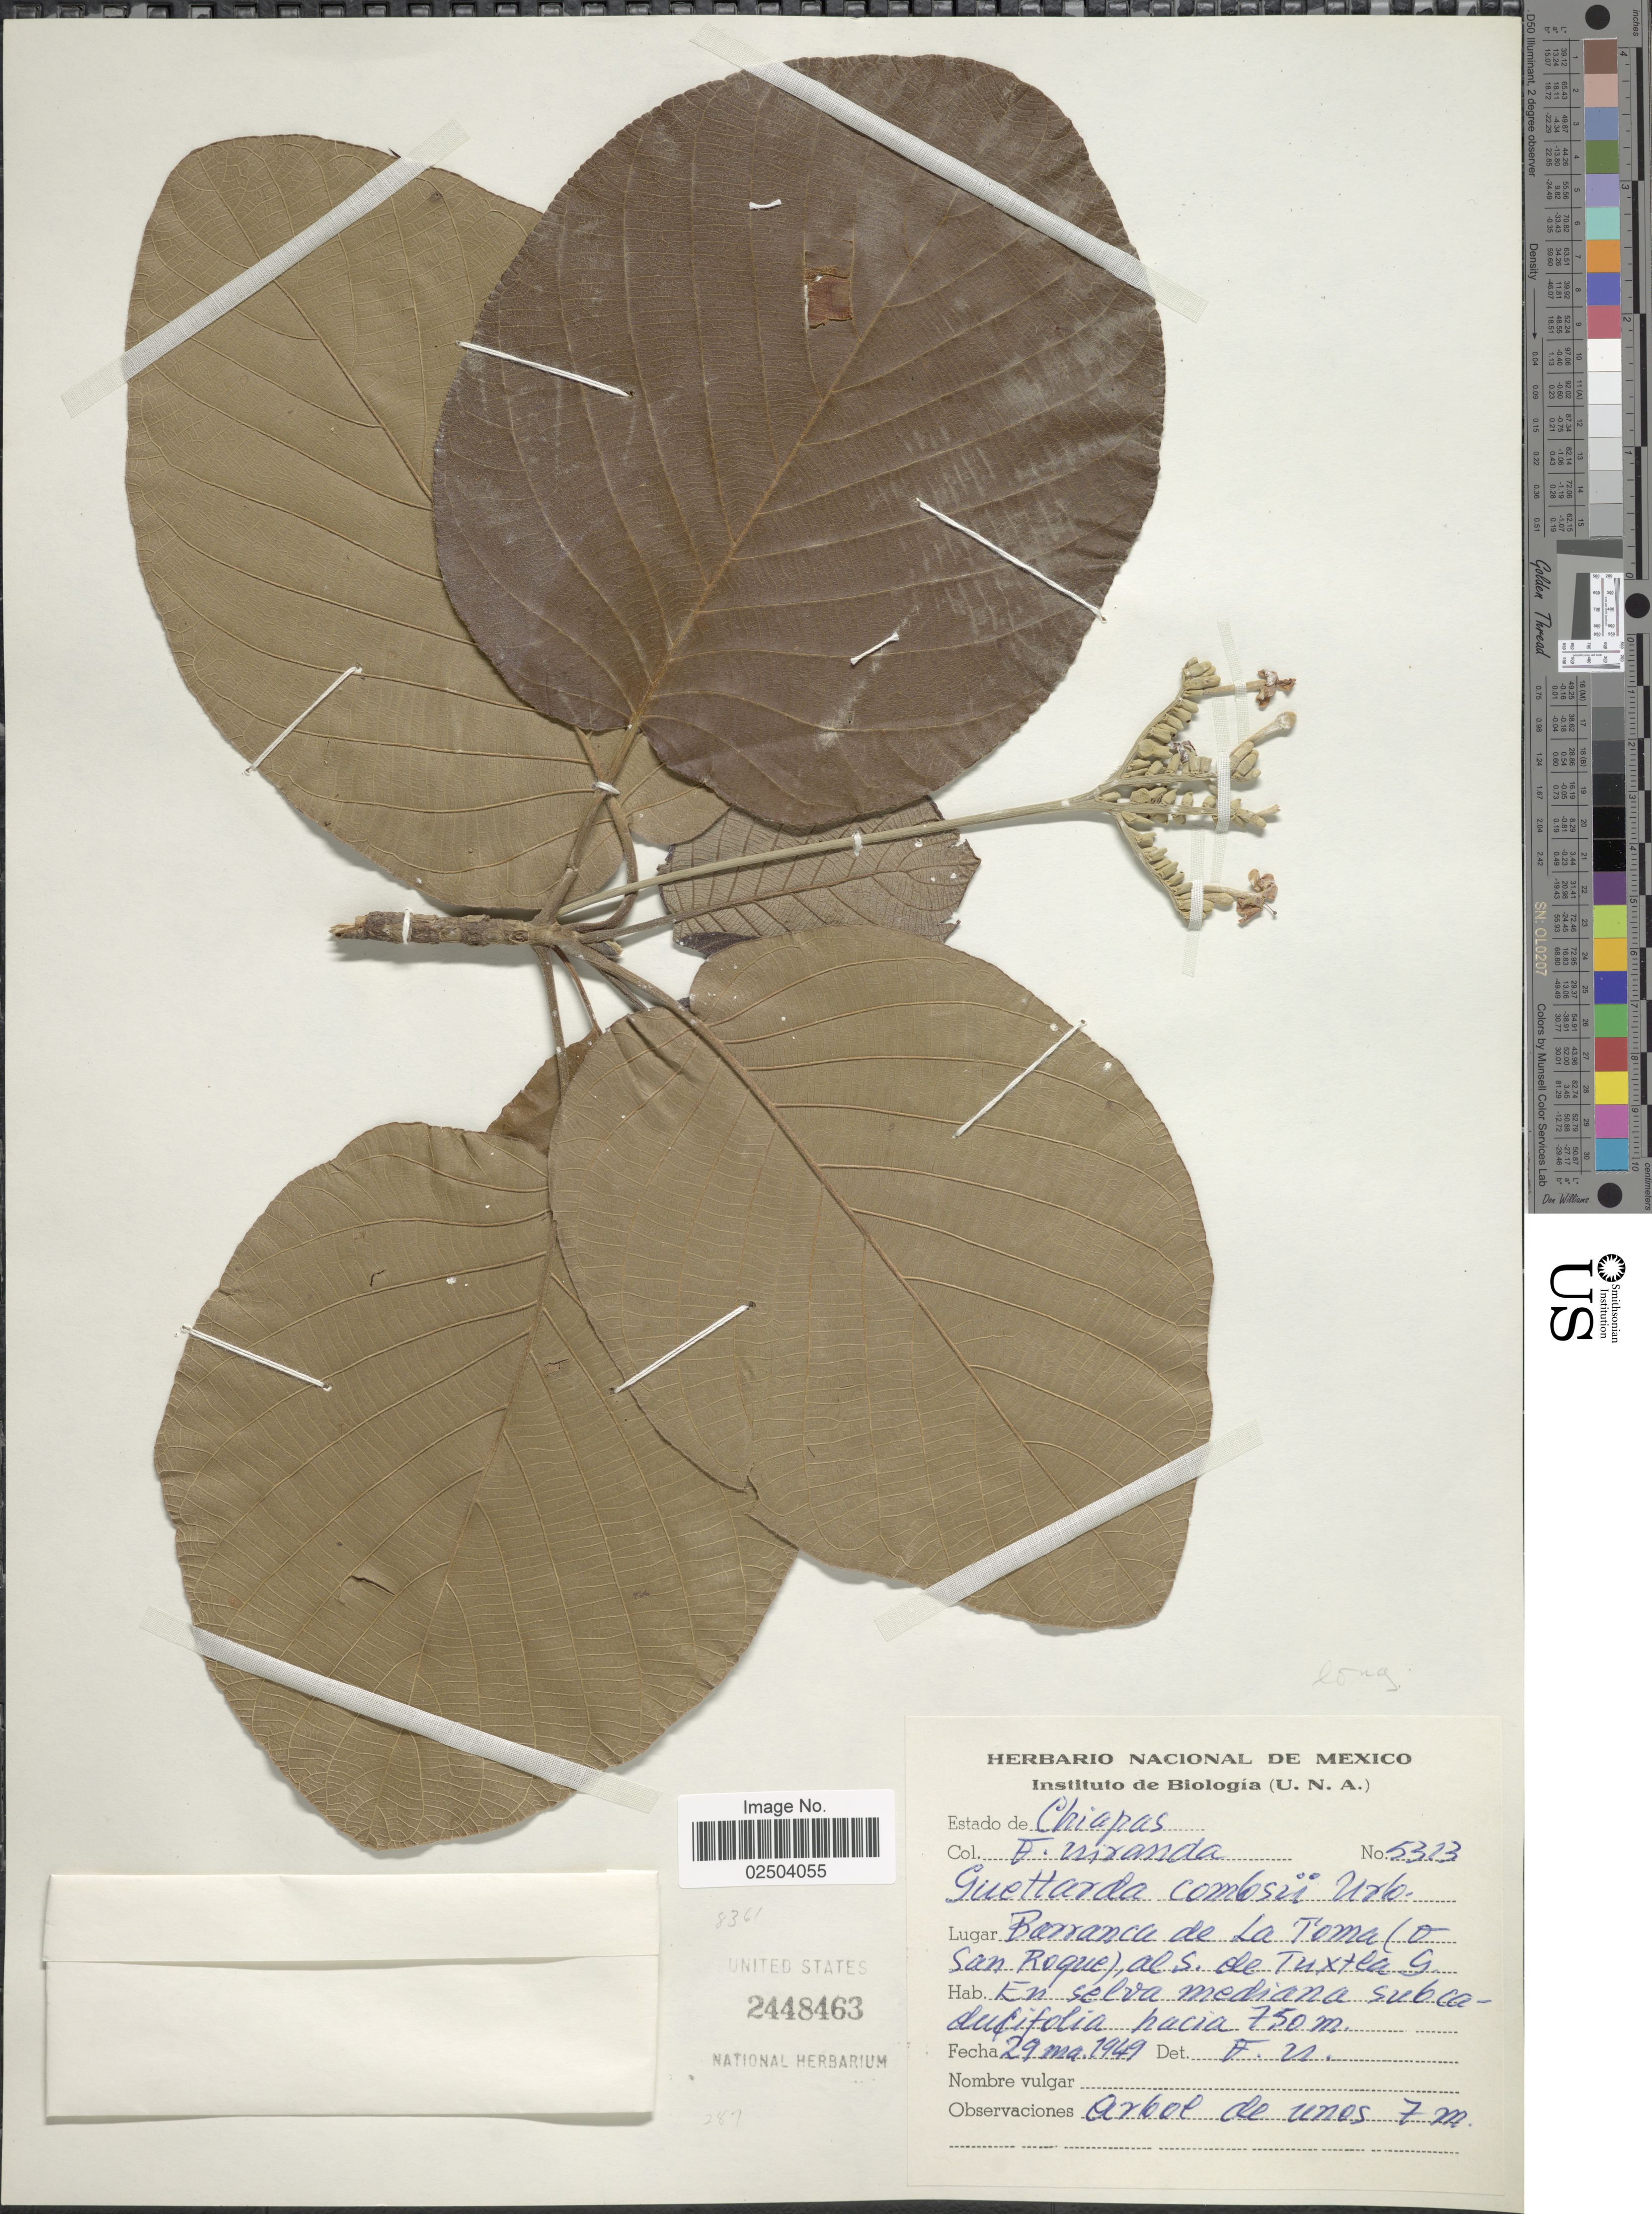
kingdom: Plantae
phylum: Tracheophyta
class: Magnoliopsida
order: Gentianales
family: Rubiaceae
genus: Guettarda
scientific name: Guettarda combsii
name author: Urb.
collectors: F. Miranda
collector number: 5303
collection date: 1949-03-29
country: Mexico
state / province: Chiapas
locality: Barranca de La Toma (O San Roque), al S. de Tuxtla G.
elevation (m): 750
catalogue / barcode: US 2448463